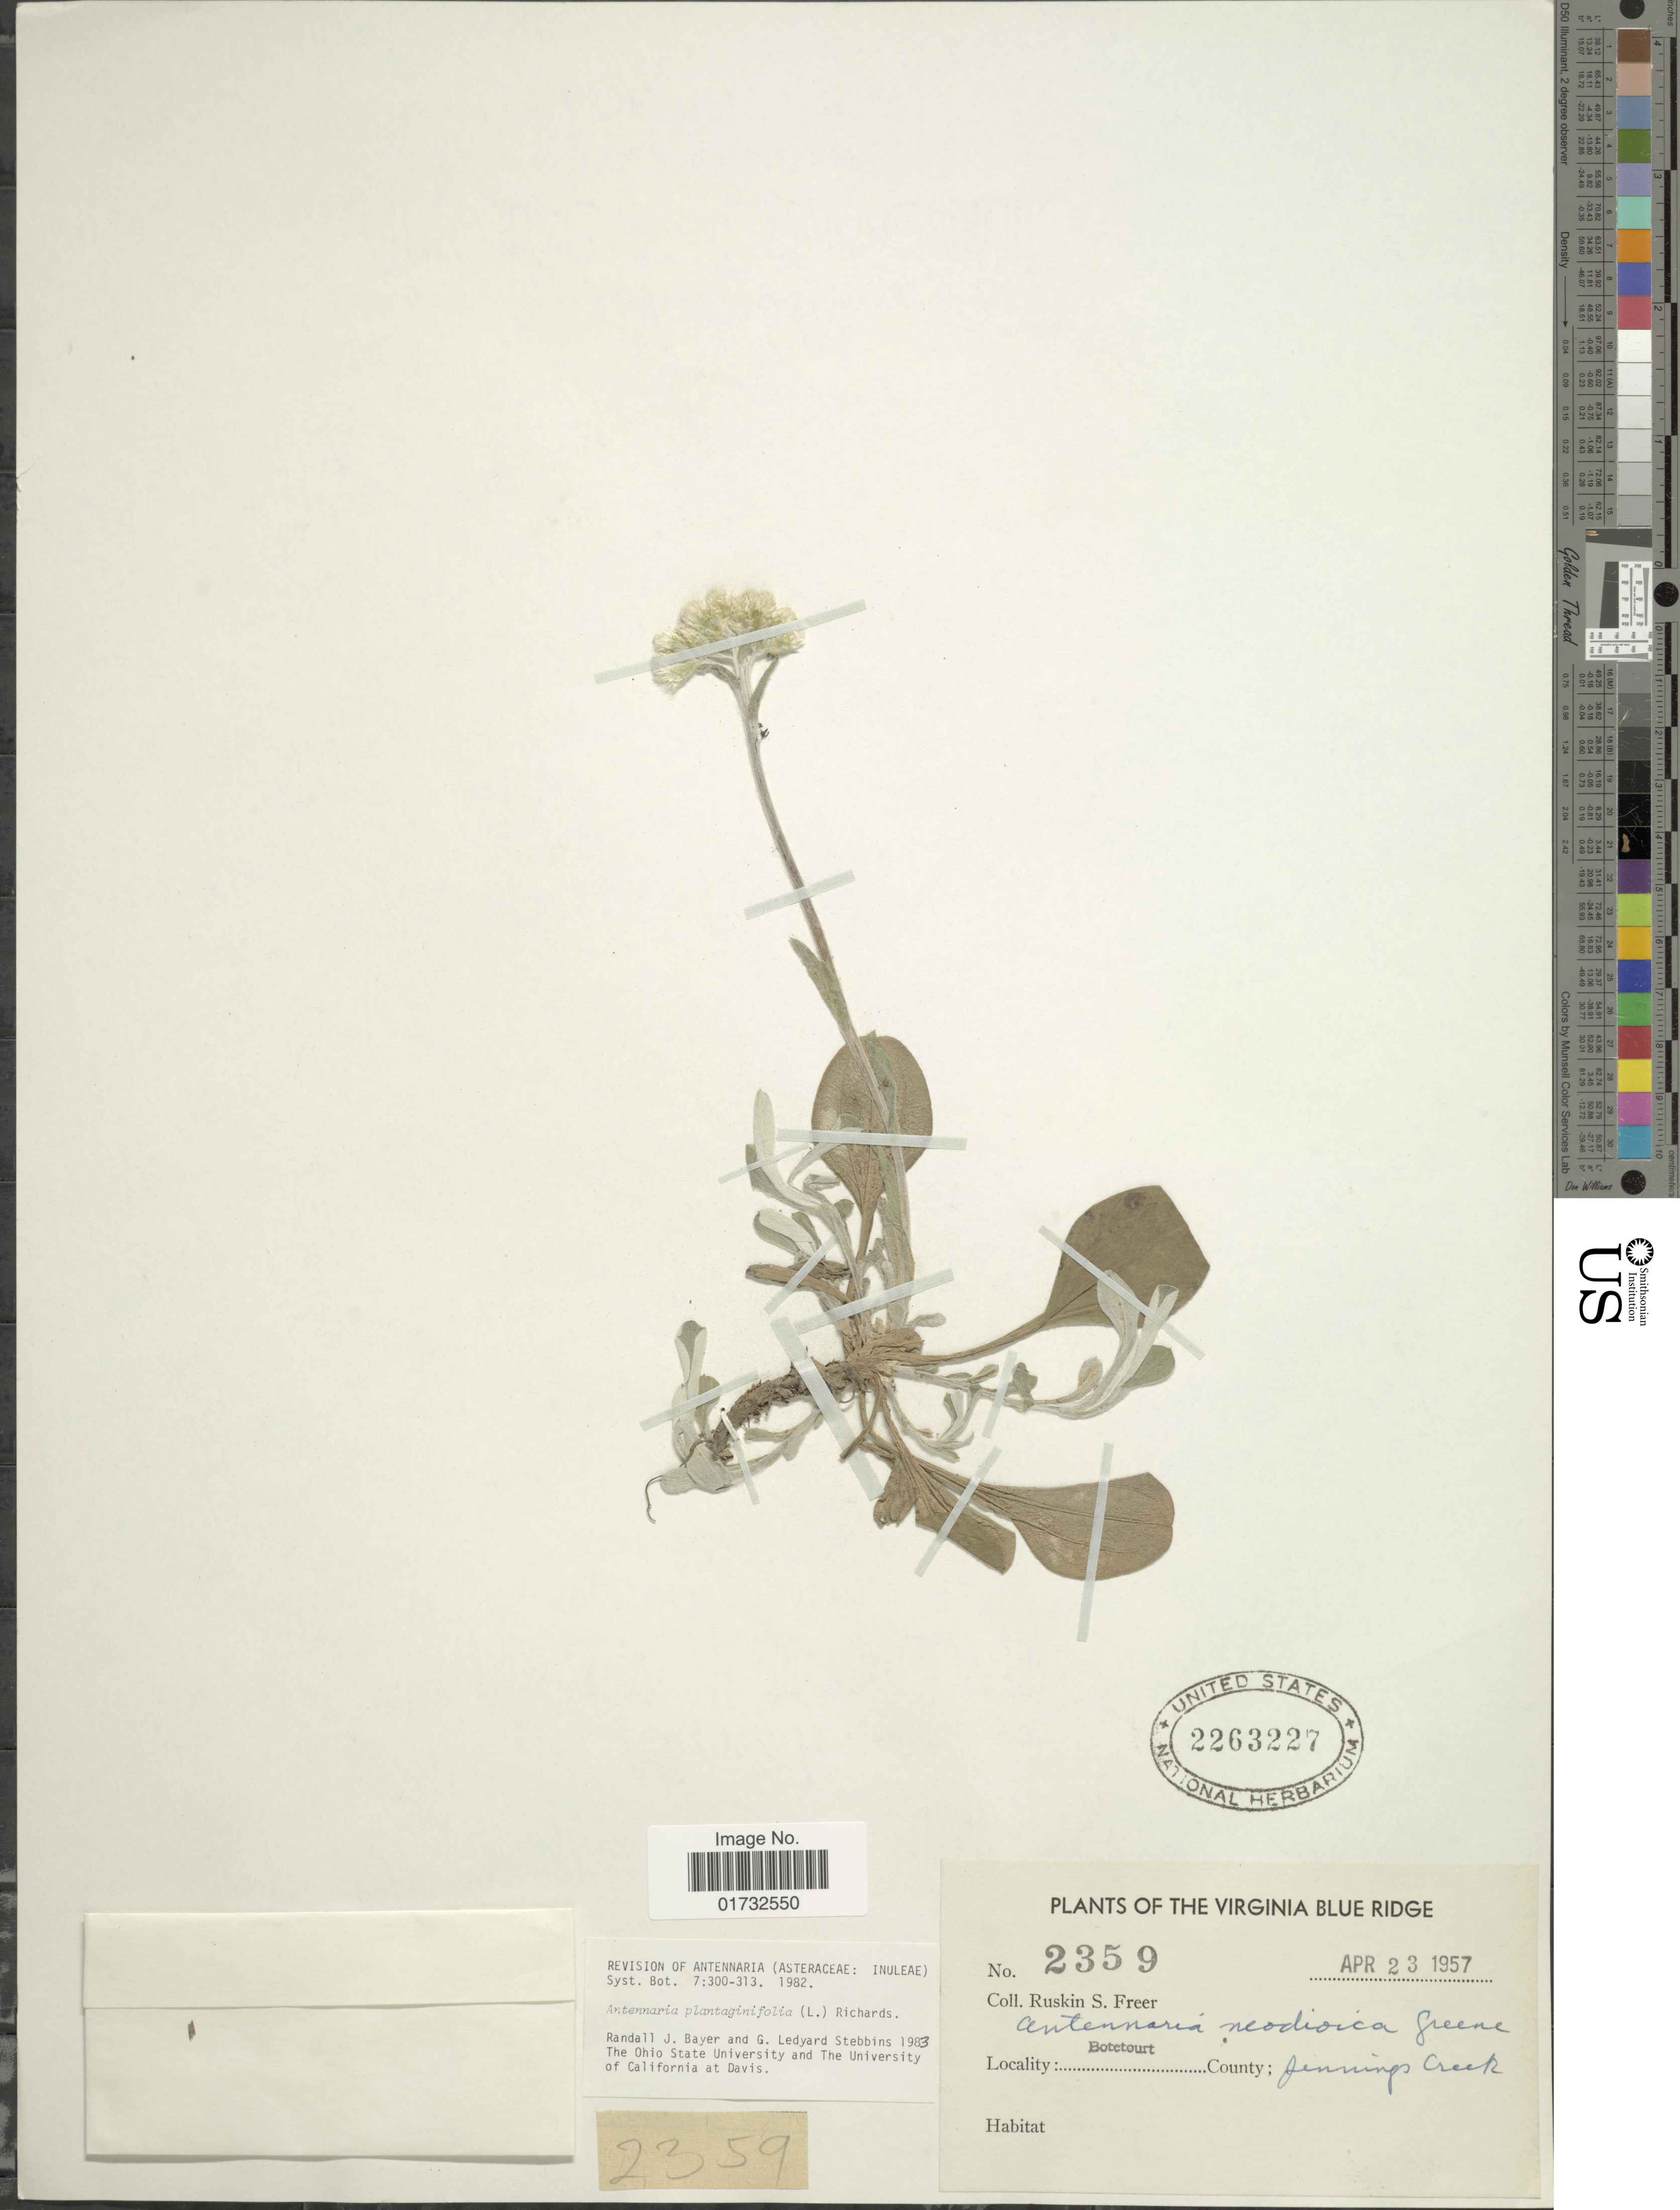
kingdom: Plantae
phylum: Tracheophyta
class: Magnoliopsida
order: Asterales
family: Asteraceae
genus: Antennaria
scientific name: Antennaria plantaginifolia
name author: (L.) Richardson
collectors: R. Freer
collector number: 2359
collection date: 1957-04-23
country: United States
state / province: Virginia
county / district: Botetourt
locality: Virginia Blue Ridge. Botetourt County; Jennings Creek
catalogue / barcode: US 2263227